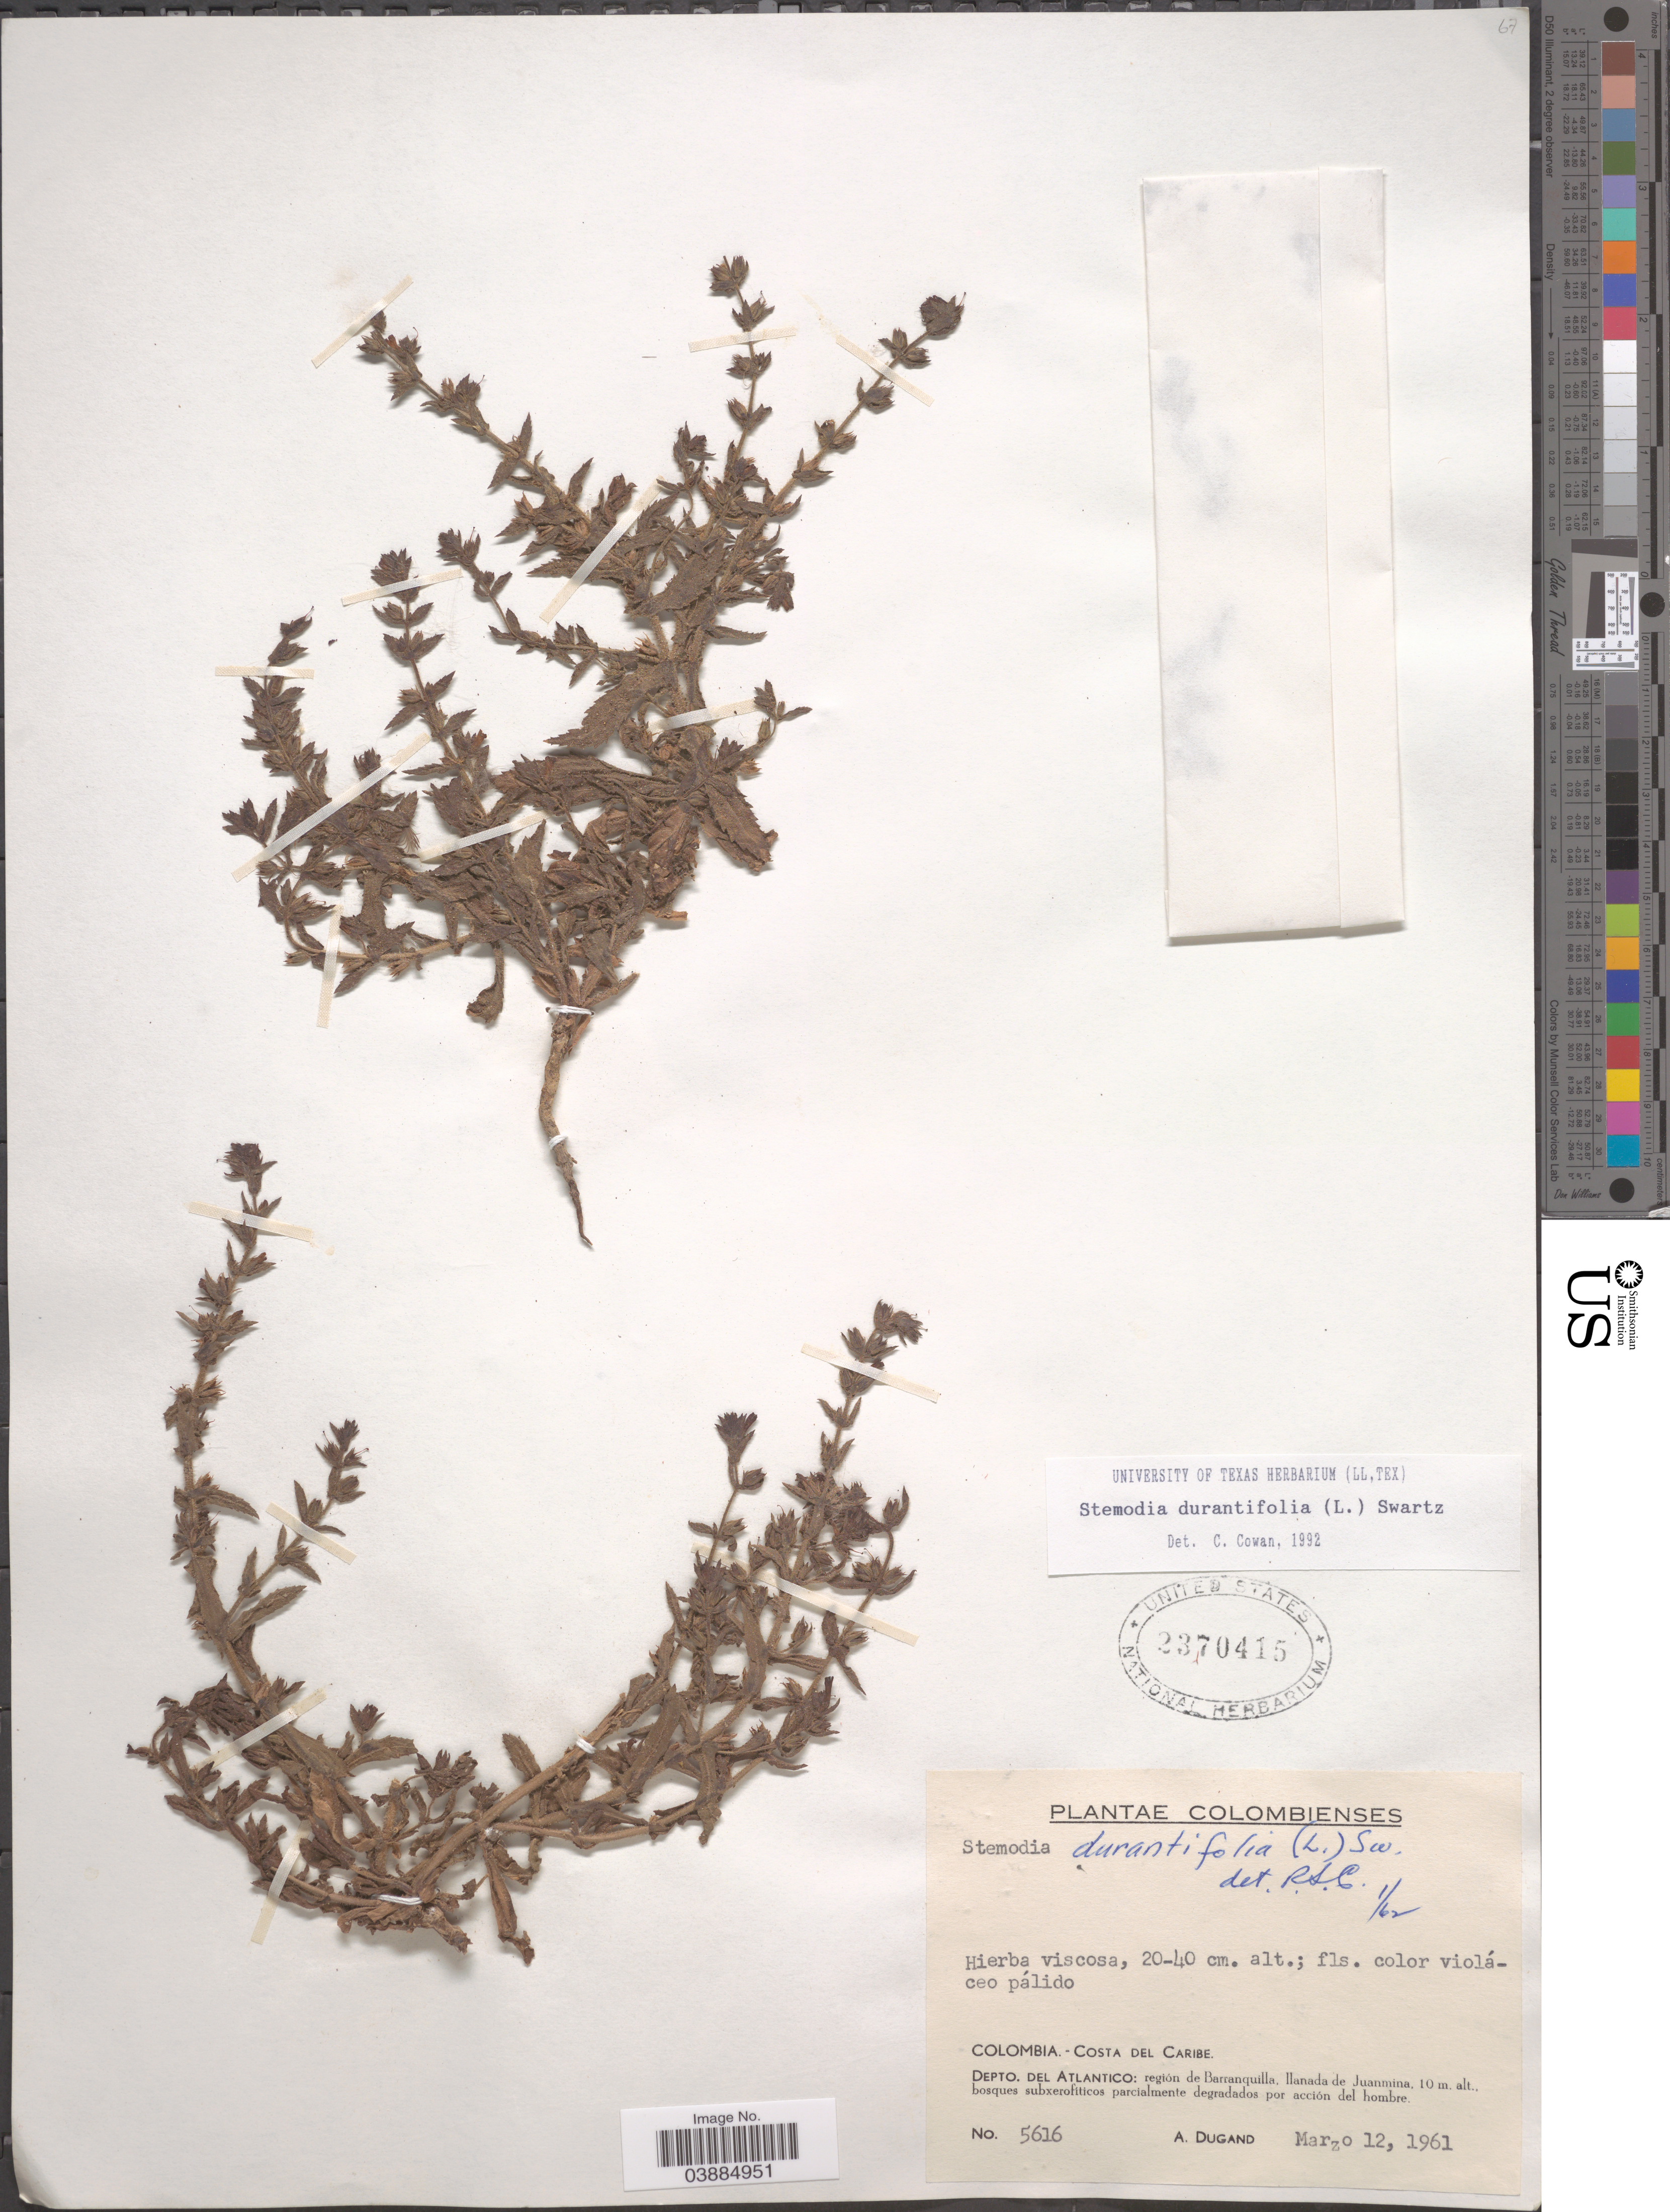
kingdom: Plantae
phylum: Tracheophyta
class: Magnoliopsida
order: Lamiales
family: Plantaginaceae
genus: Stemodia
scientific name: Stemodia durantifolia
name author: (L.) Sw.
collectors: A. Dugand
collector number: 5616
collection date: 1961-03-12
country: Colombia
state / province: Atlántico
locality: Costa del Caribe. Depto. del Atlantico: región de Barranquilla, llanada de Juanmina.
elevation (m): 10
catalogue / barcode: US 2370415